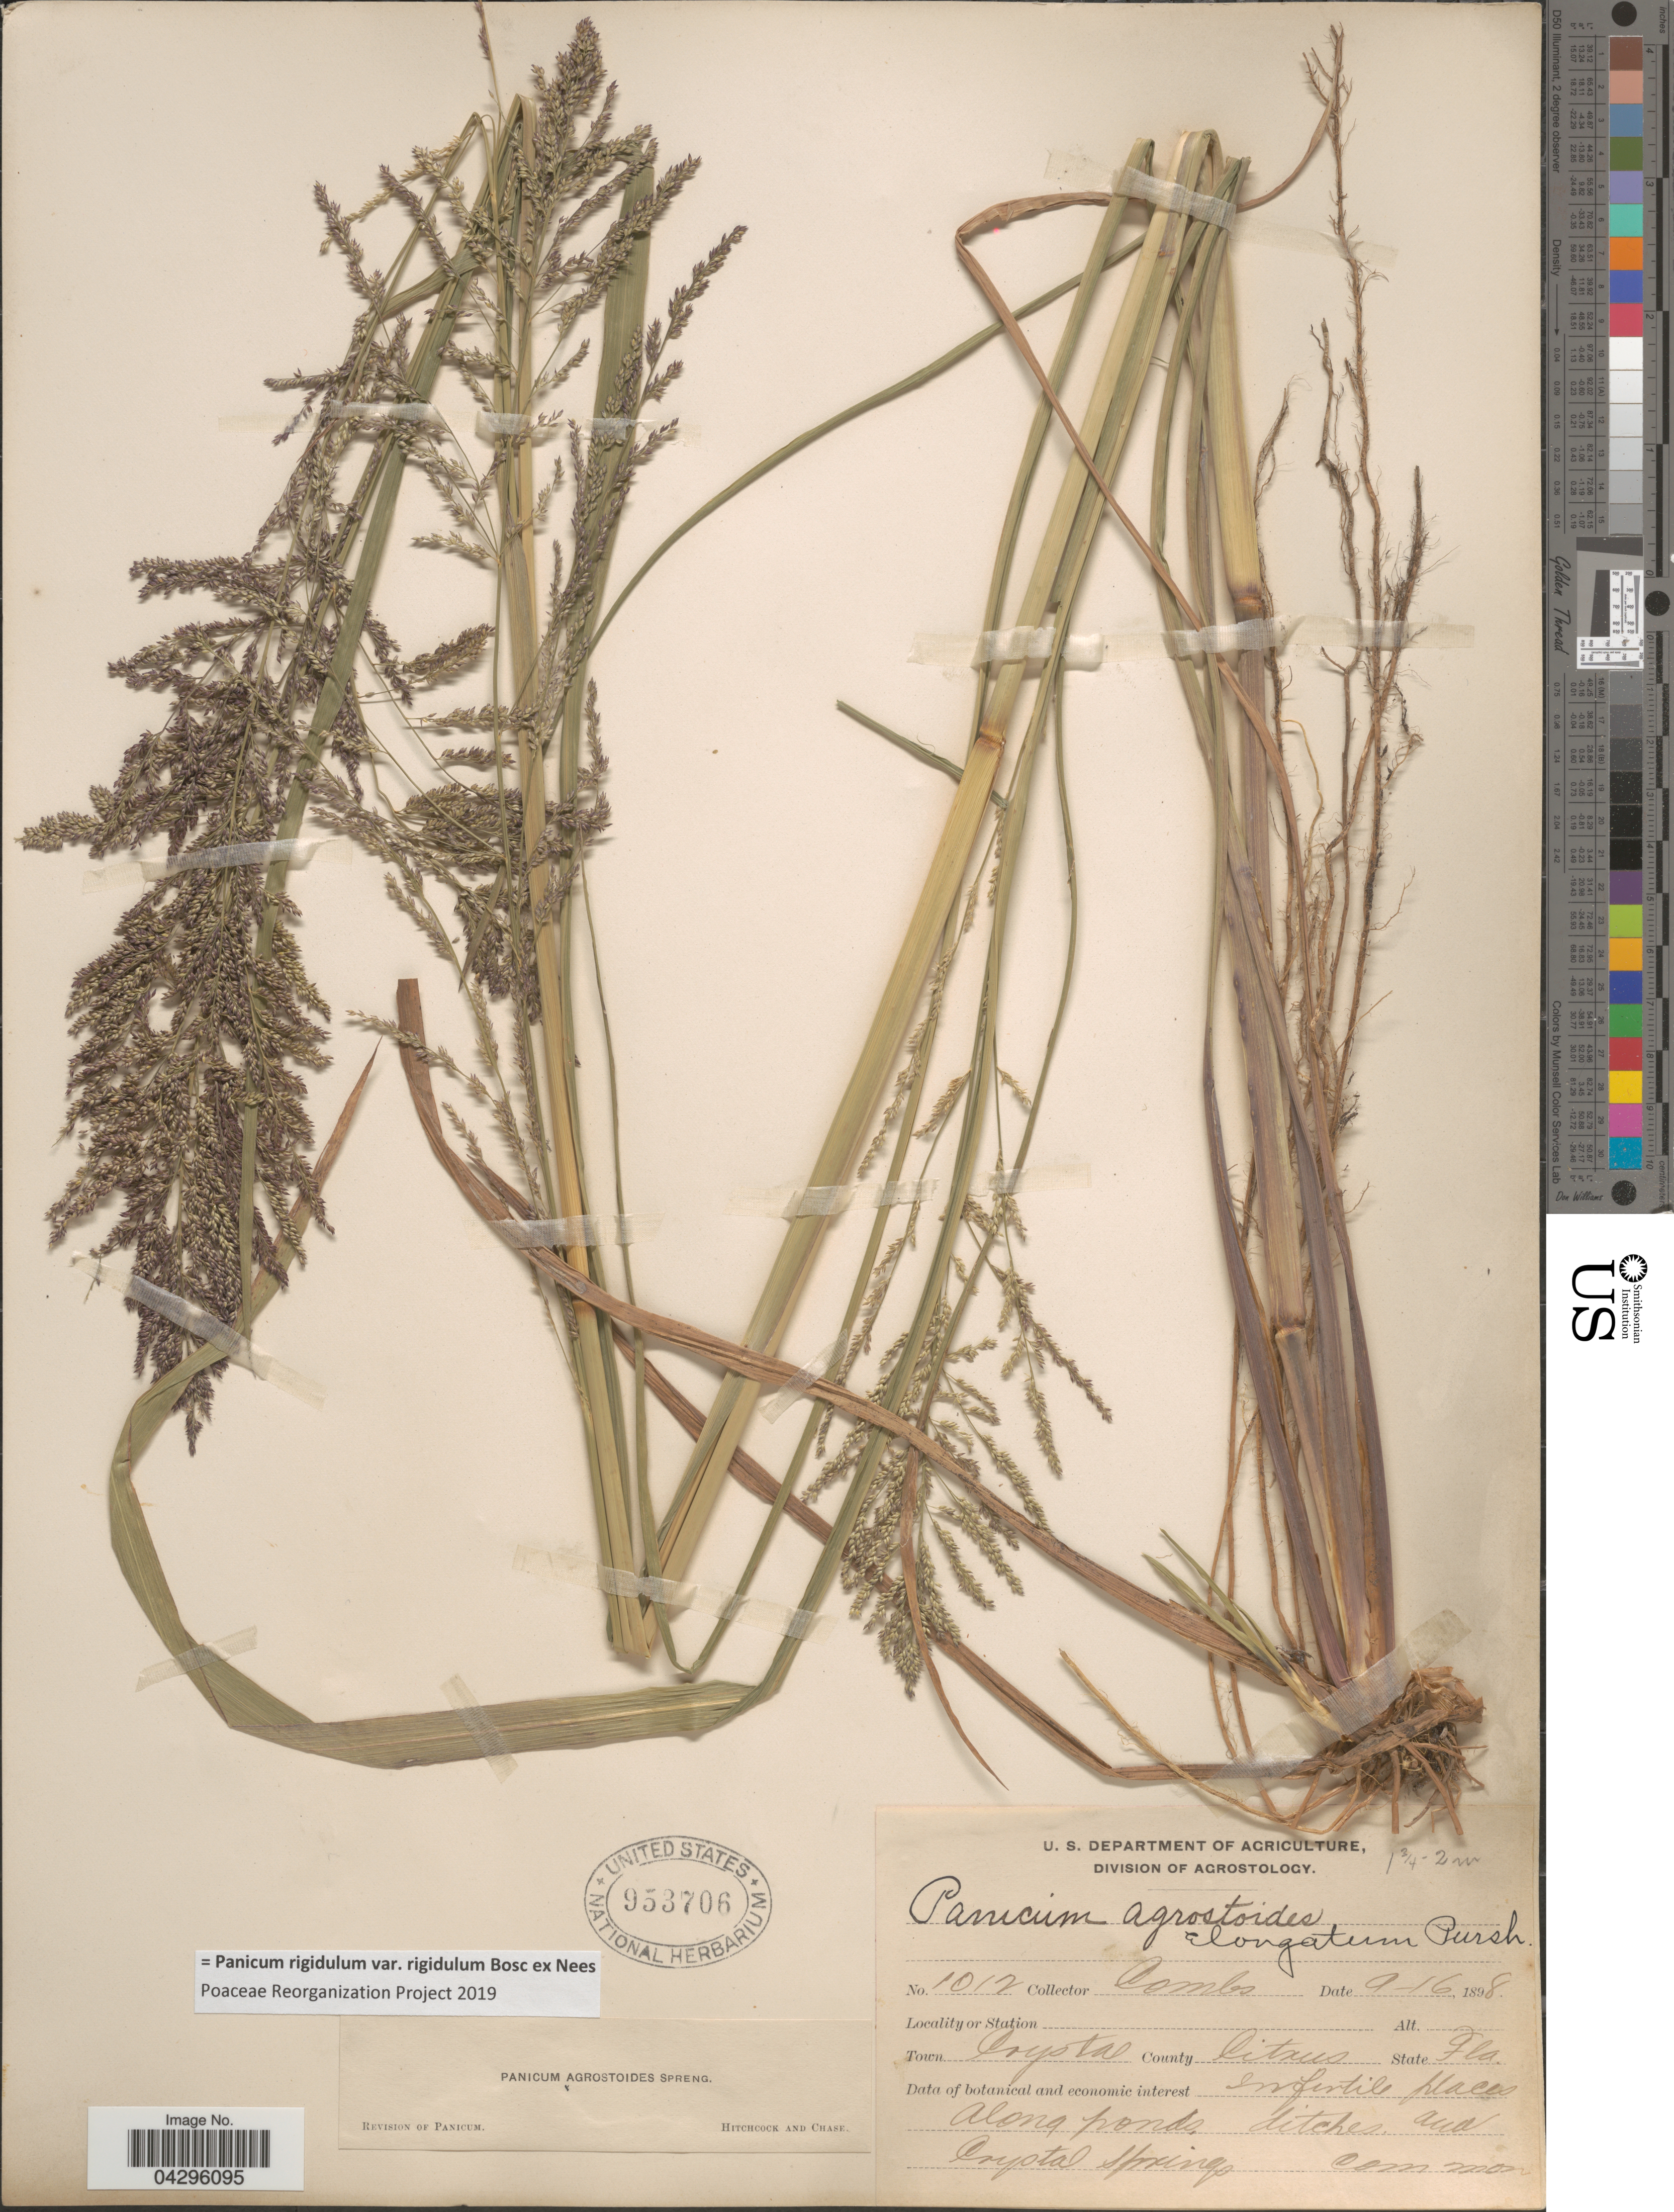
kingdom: Plantae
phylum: Tracheophyta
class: Liliopsida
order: Poales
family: Poaceae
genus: Panicum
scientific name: Panicum rigidulum var. rigidulum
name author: Bosc ex Nees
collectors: -. Combs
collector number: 1012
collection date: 1898-09-16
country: United States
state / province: Florida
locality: Town Crystal County Citrus. In fertile places along ponds, ditches and Crystal Springs.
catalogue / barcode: US 953706